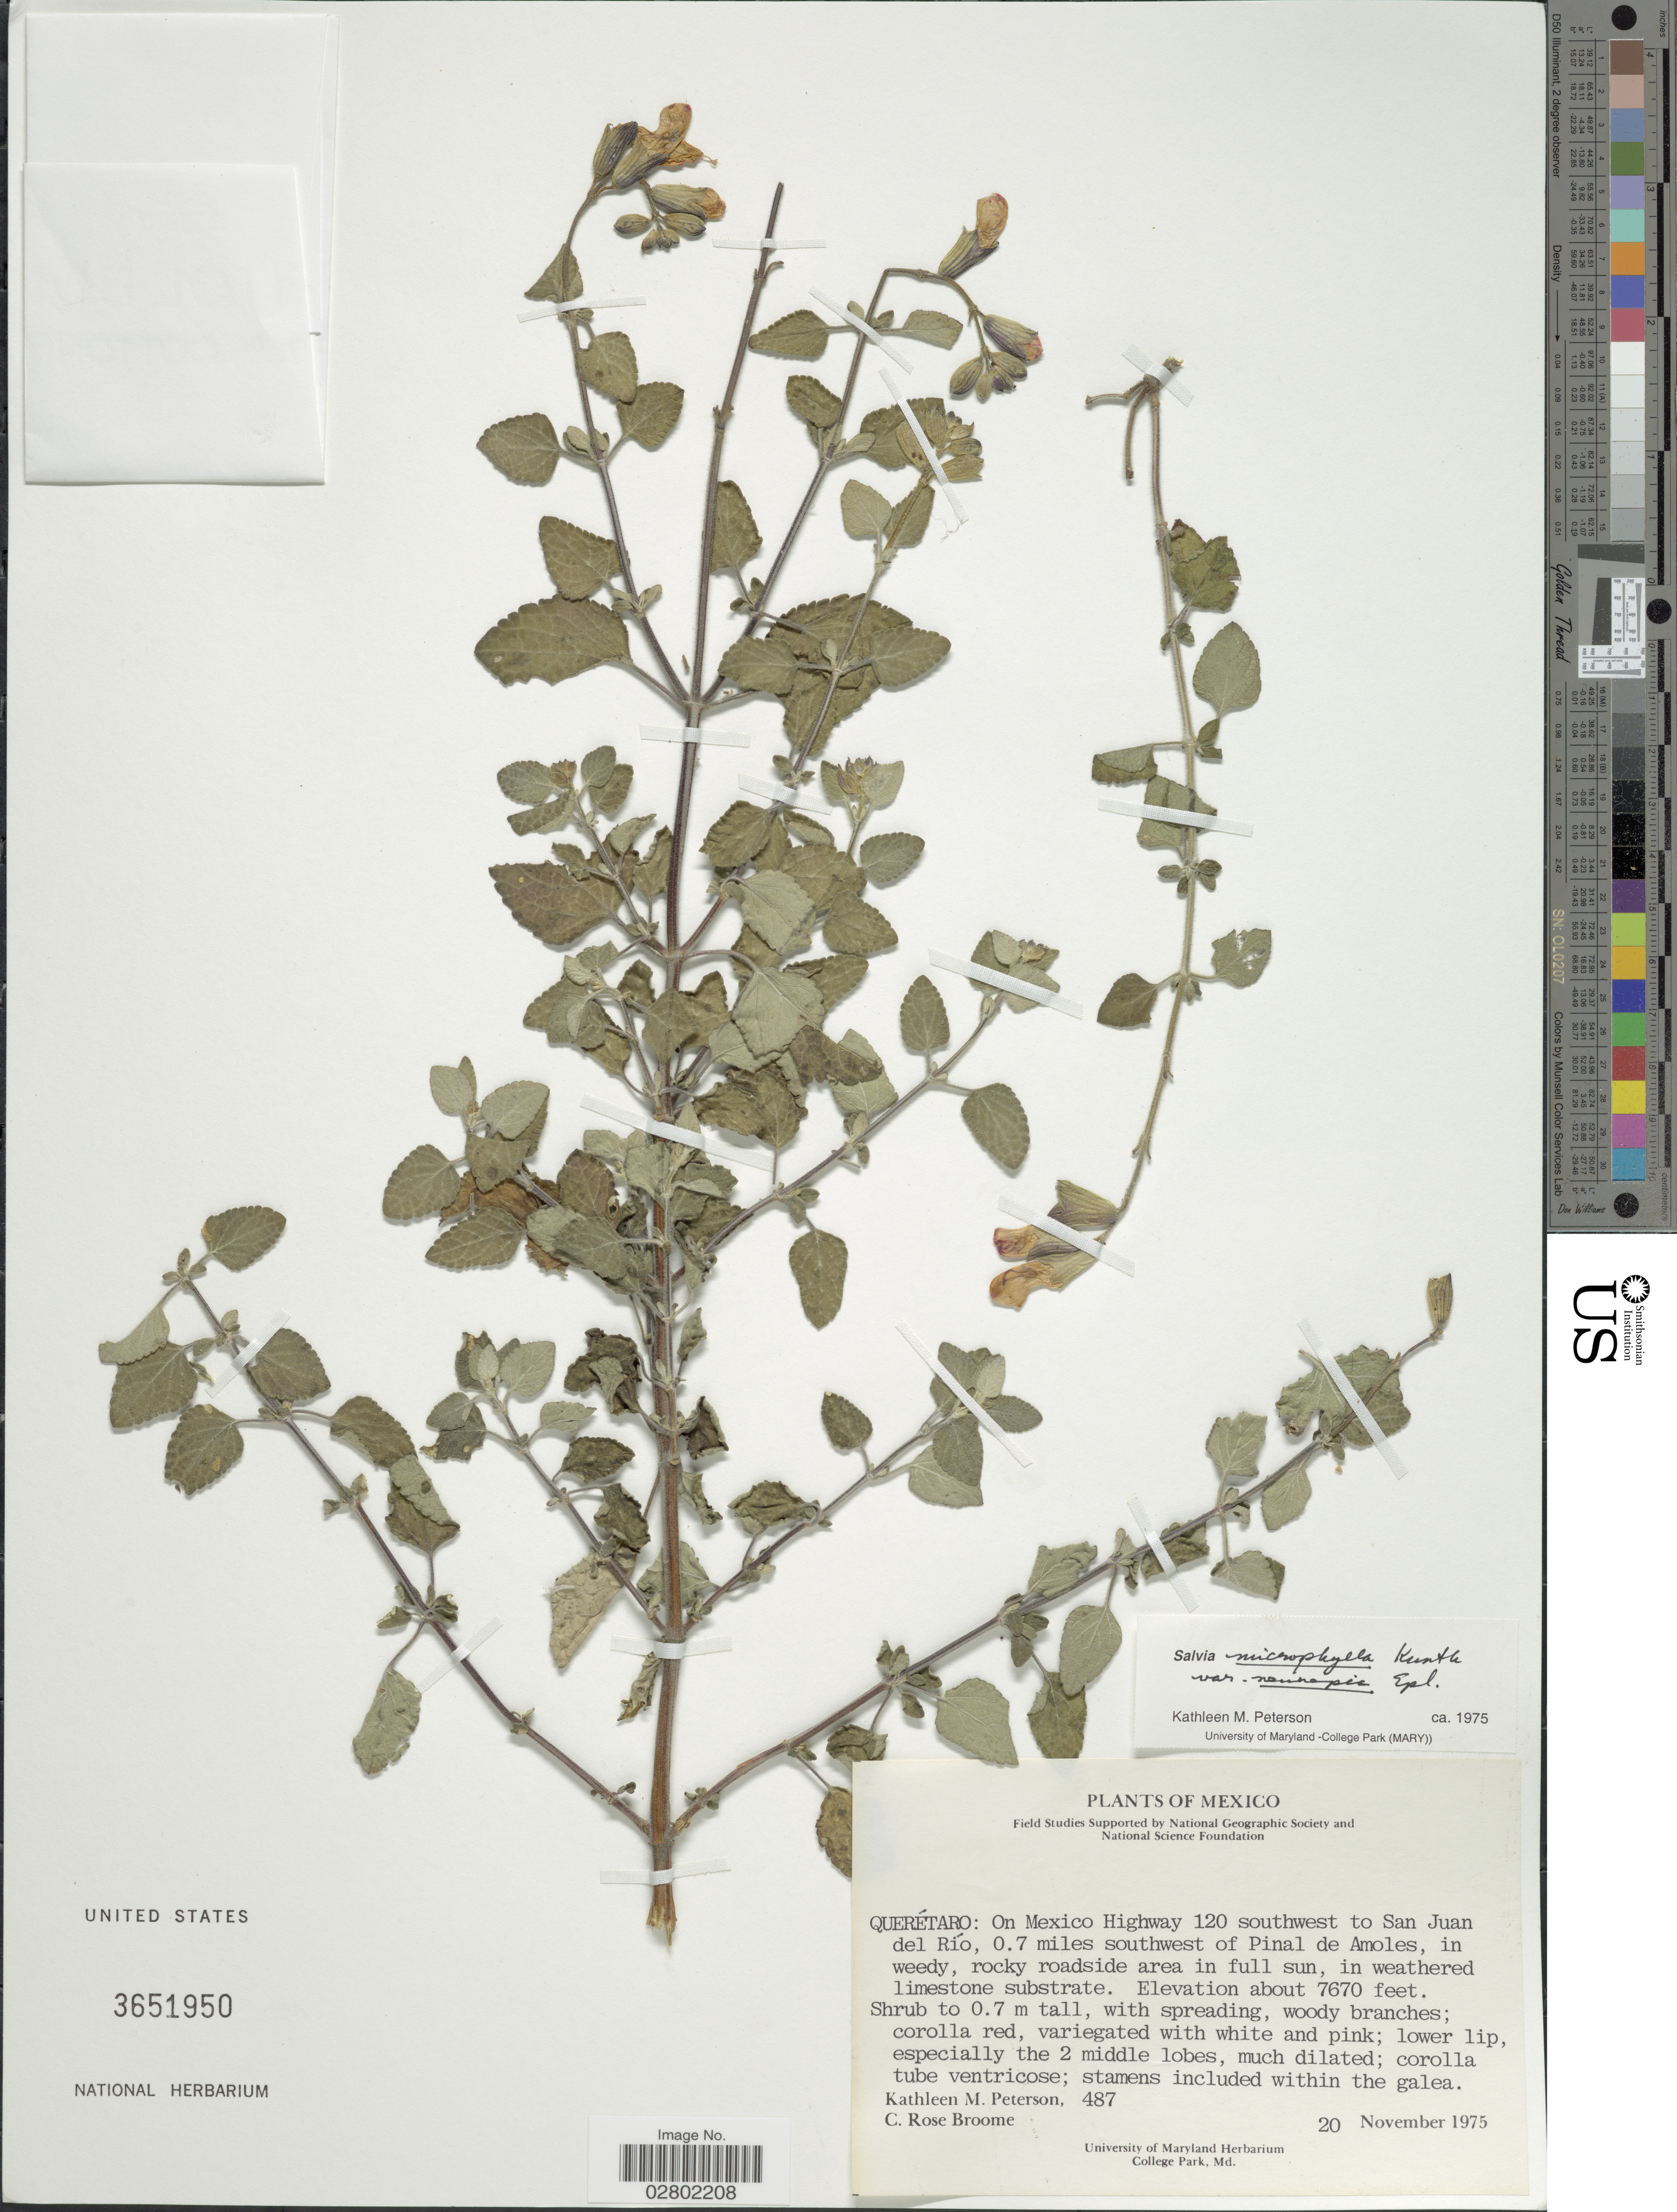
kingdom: Plantae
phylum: Tracheophyta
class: Magnoliopsida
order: Lamiales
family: Lamiaceae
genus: Salvia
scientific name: Salvia microphylla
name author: Kunth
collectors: K. Peterson & C. R. Broome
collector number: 487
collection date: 1975-11-20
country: Mexico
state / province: Querétaro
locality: On Mexico Highway 120 southwest to San Juan del Río, 0.7 miles southwest of Pinal de Amoles.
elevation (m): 2338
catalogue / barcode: US 3651950